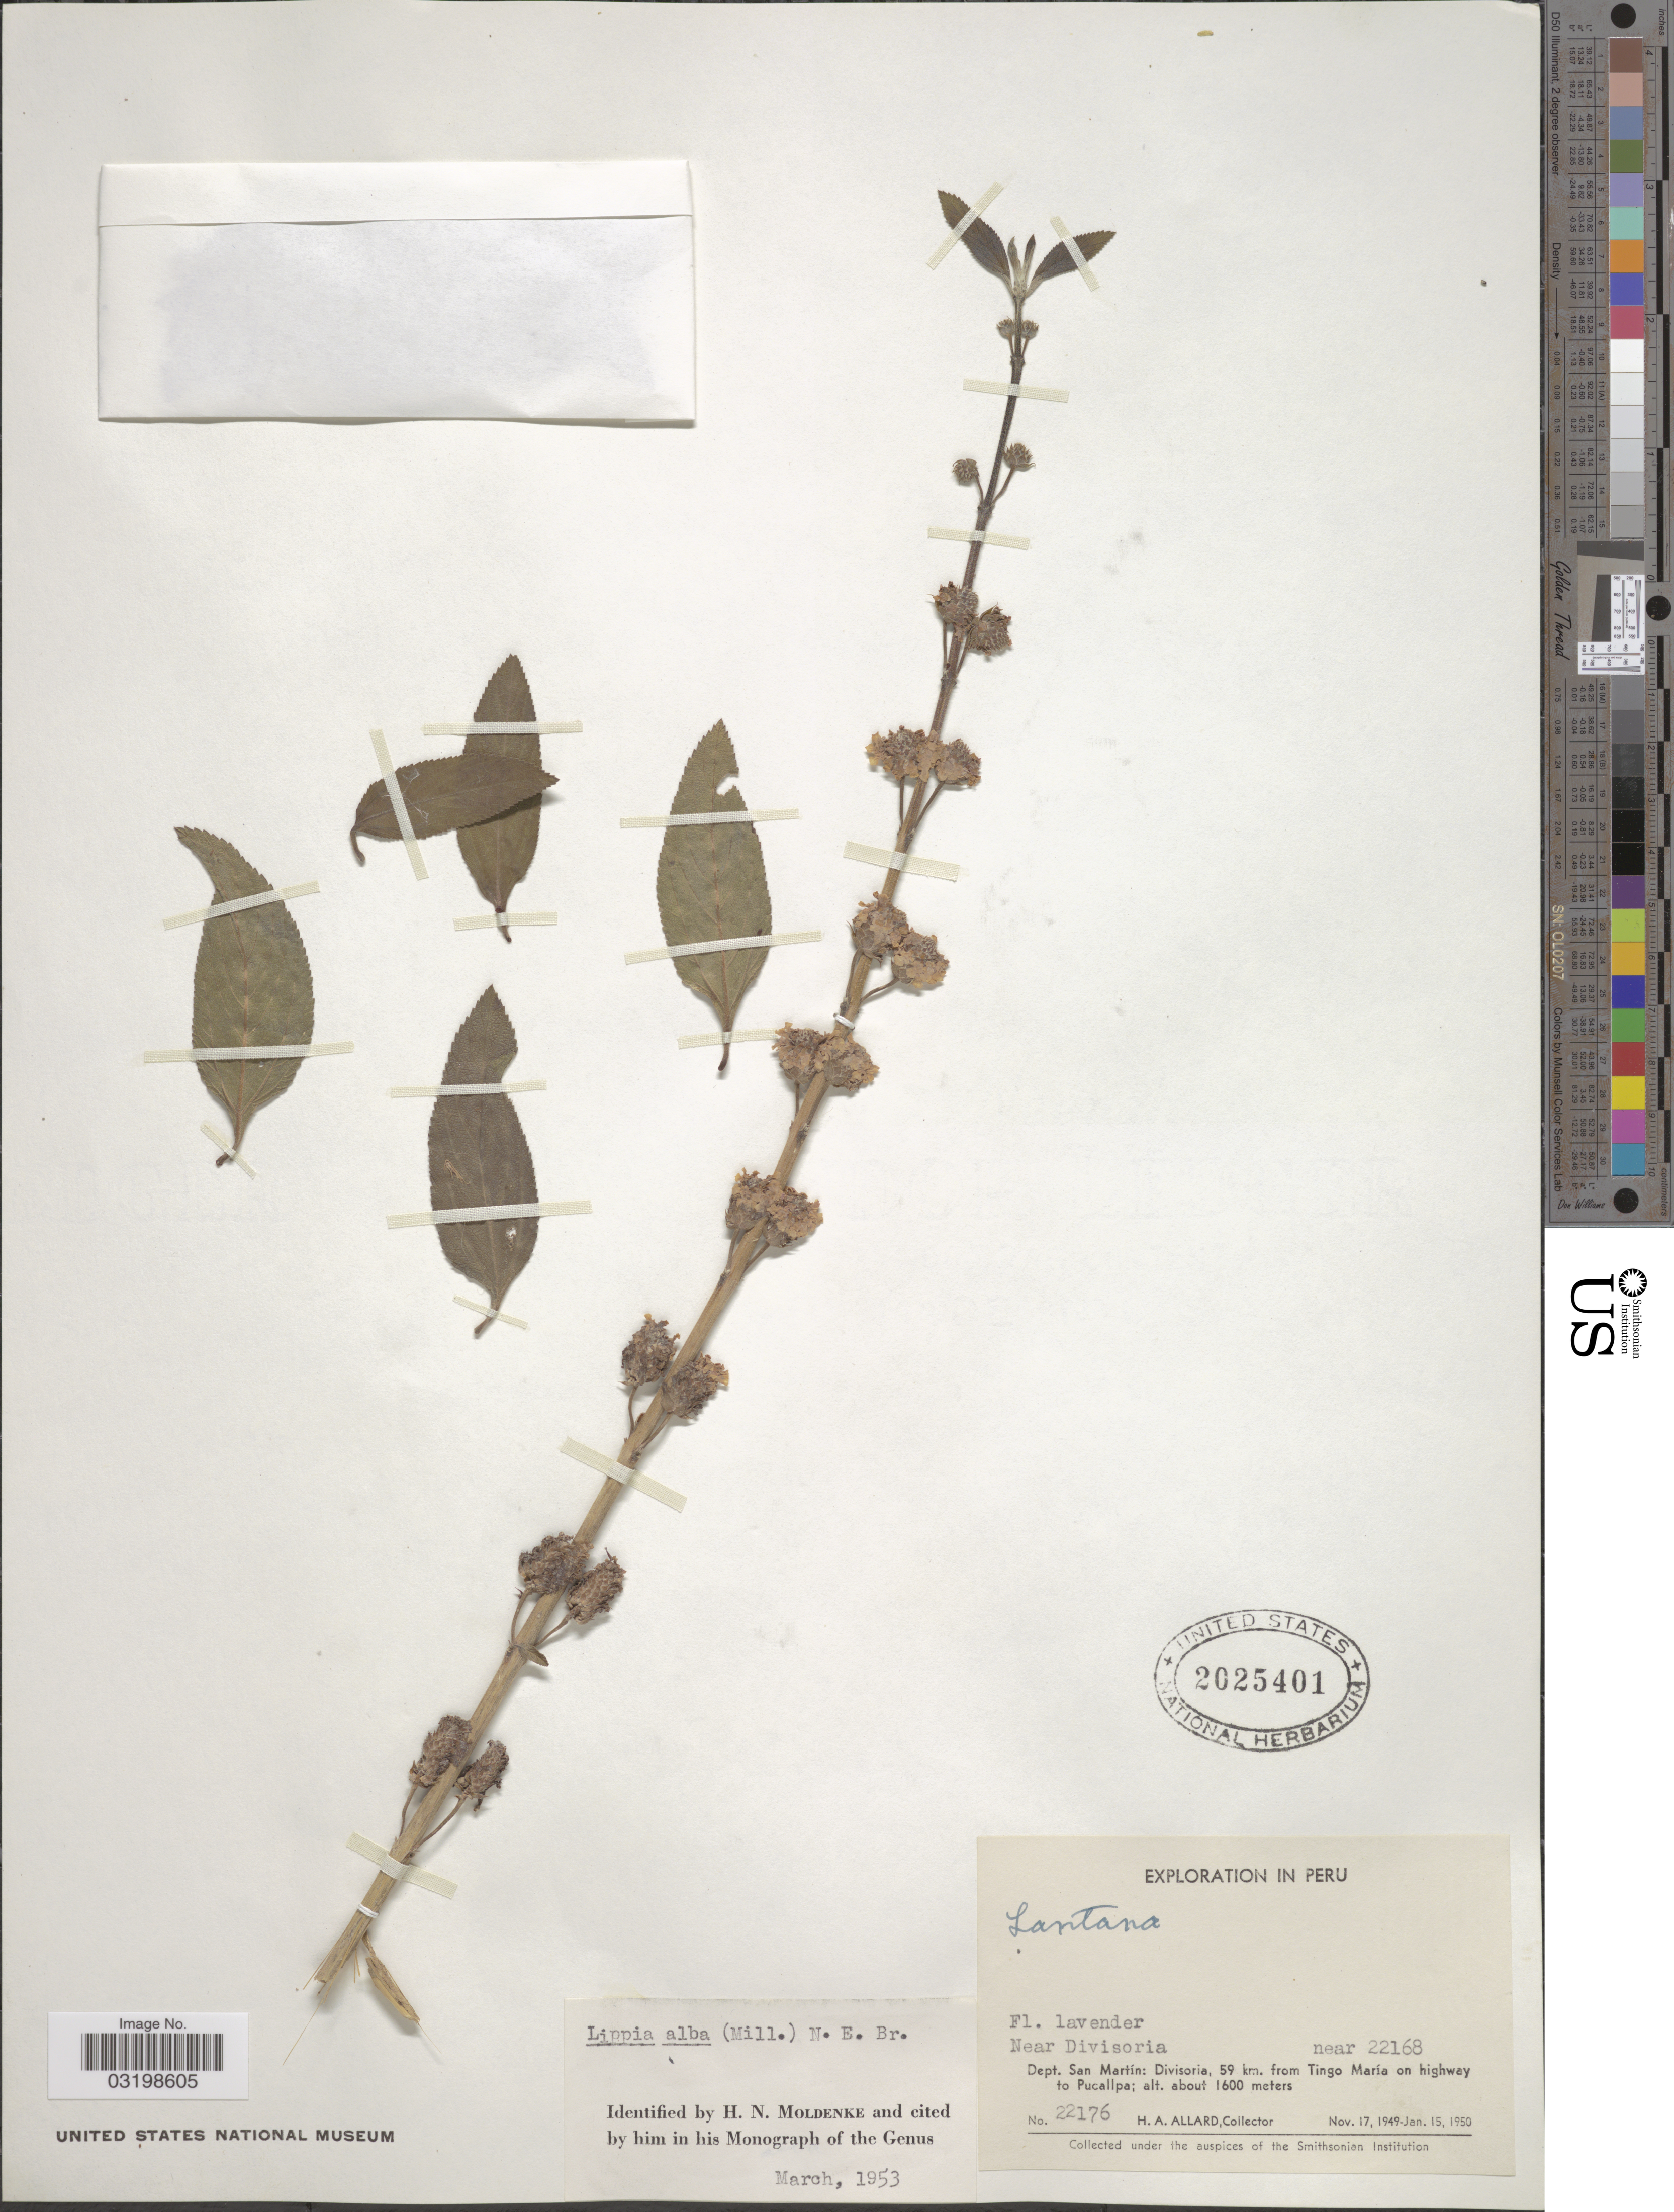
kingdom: Plantae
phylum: Tracheophyta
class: Magnoliopsida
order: Lamiales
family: Verbenaceae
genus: Lippia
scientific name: Lippia alba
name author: (Mill.) N.E. Br. ex Britton & P. Wilson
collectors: H. A. Allard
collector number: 22176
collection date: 1949-11-17/1950-01-15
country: Peru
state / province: San Martín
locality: Near Divisoria near 22168, Dept. San Martín: Divisoria, 59 km. from Tingo María on highway to Pucallpa.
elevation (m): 1600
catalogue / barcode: US 2025401